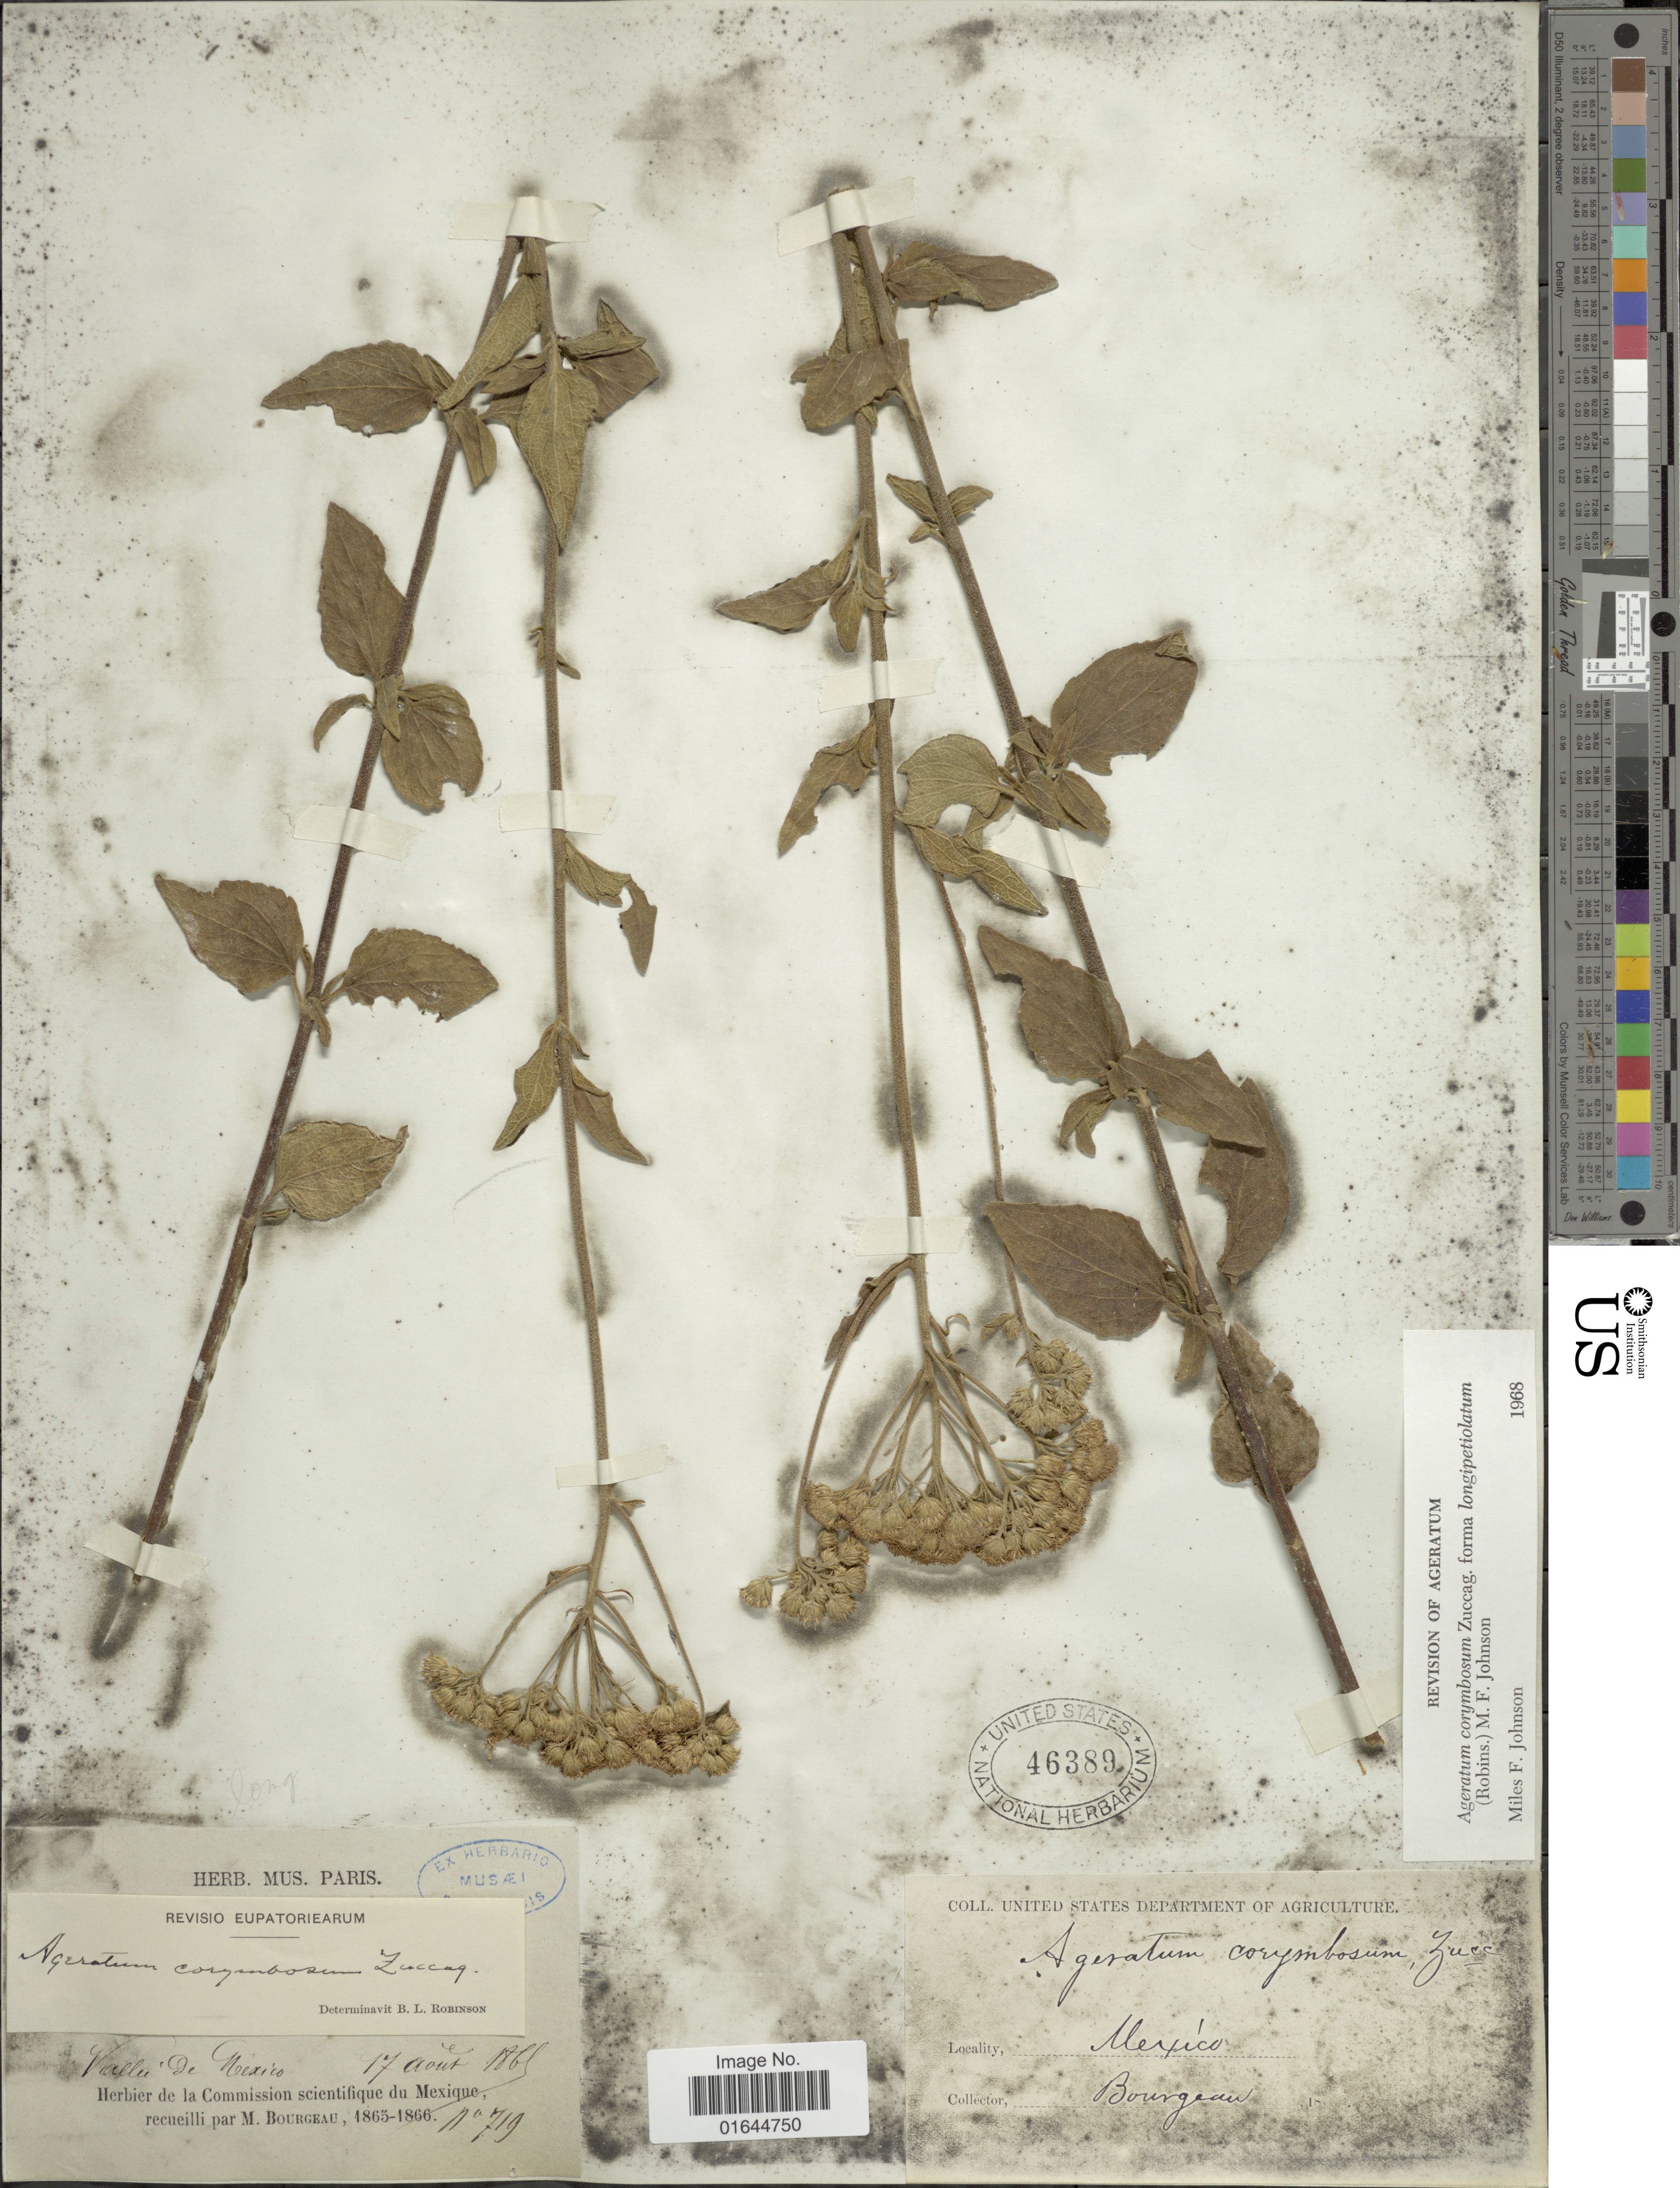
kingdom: Plantae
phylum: Tracheophyta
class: Magnoliopsida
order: Asterales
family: Asteraceae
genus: Ageratum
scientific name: Ageratum corymbosum f. longipetiolatum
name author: (B.L. Rob.) M.F. Johnson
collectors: M. Bourgeau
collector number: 719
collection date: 1865-08-17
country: Mexico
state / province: México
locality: Mexique, Mexico.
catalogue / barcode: US 46389